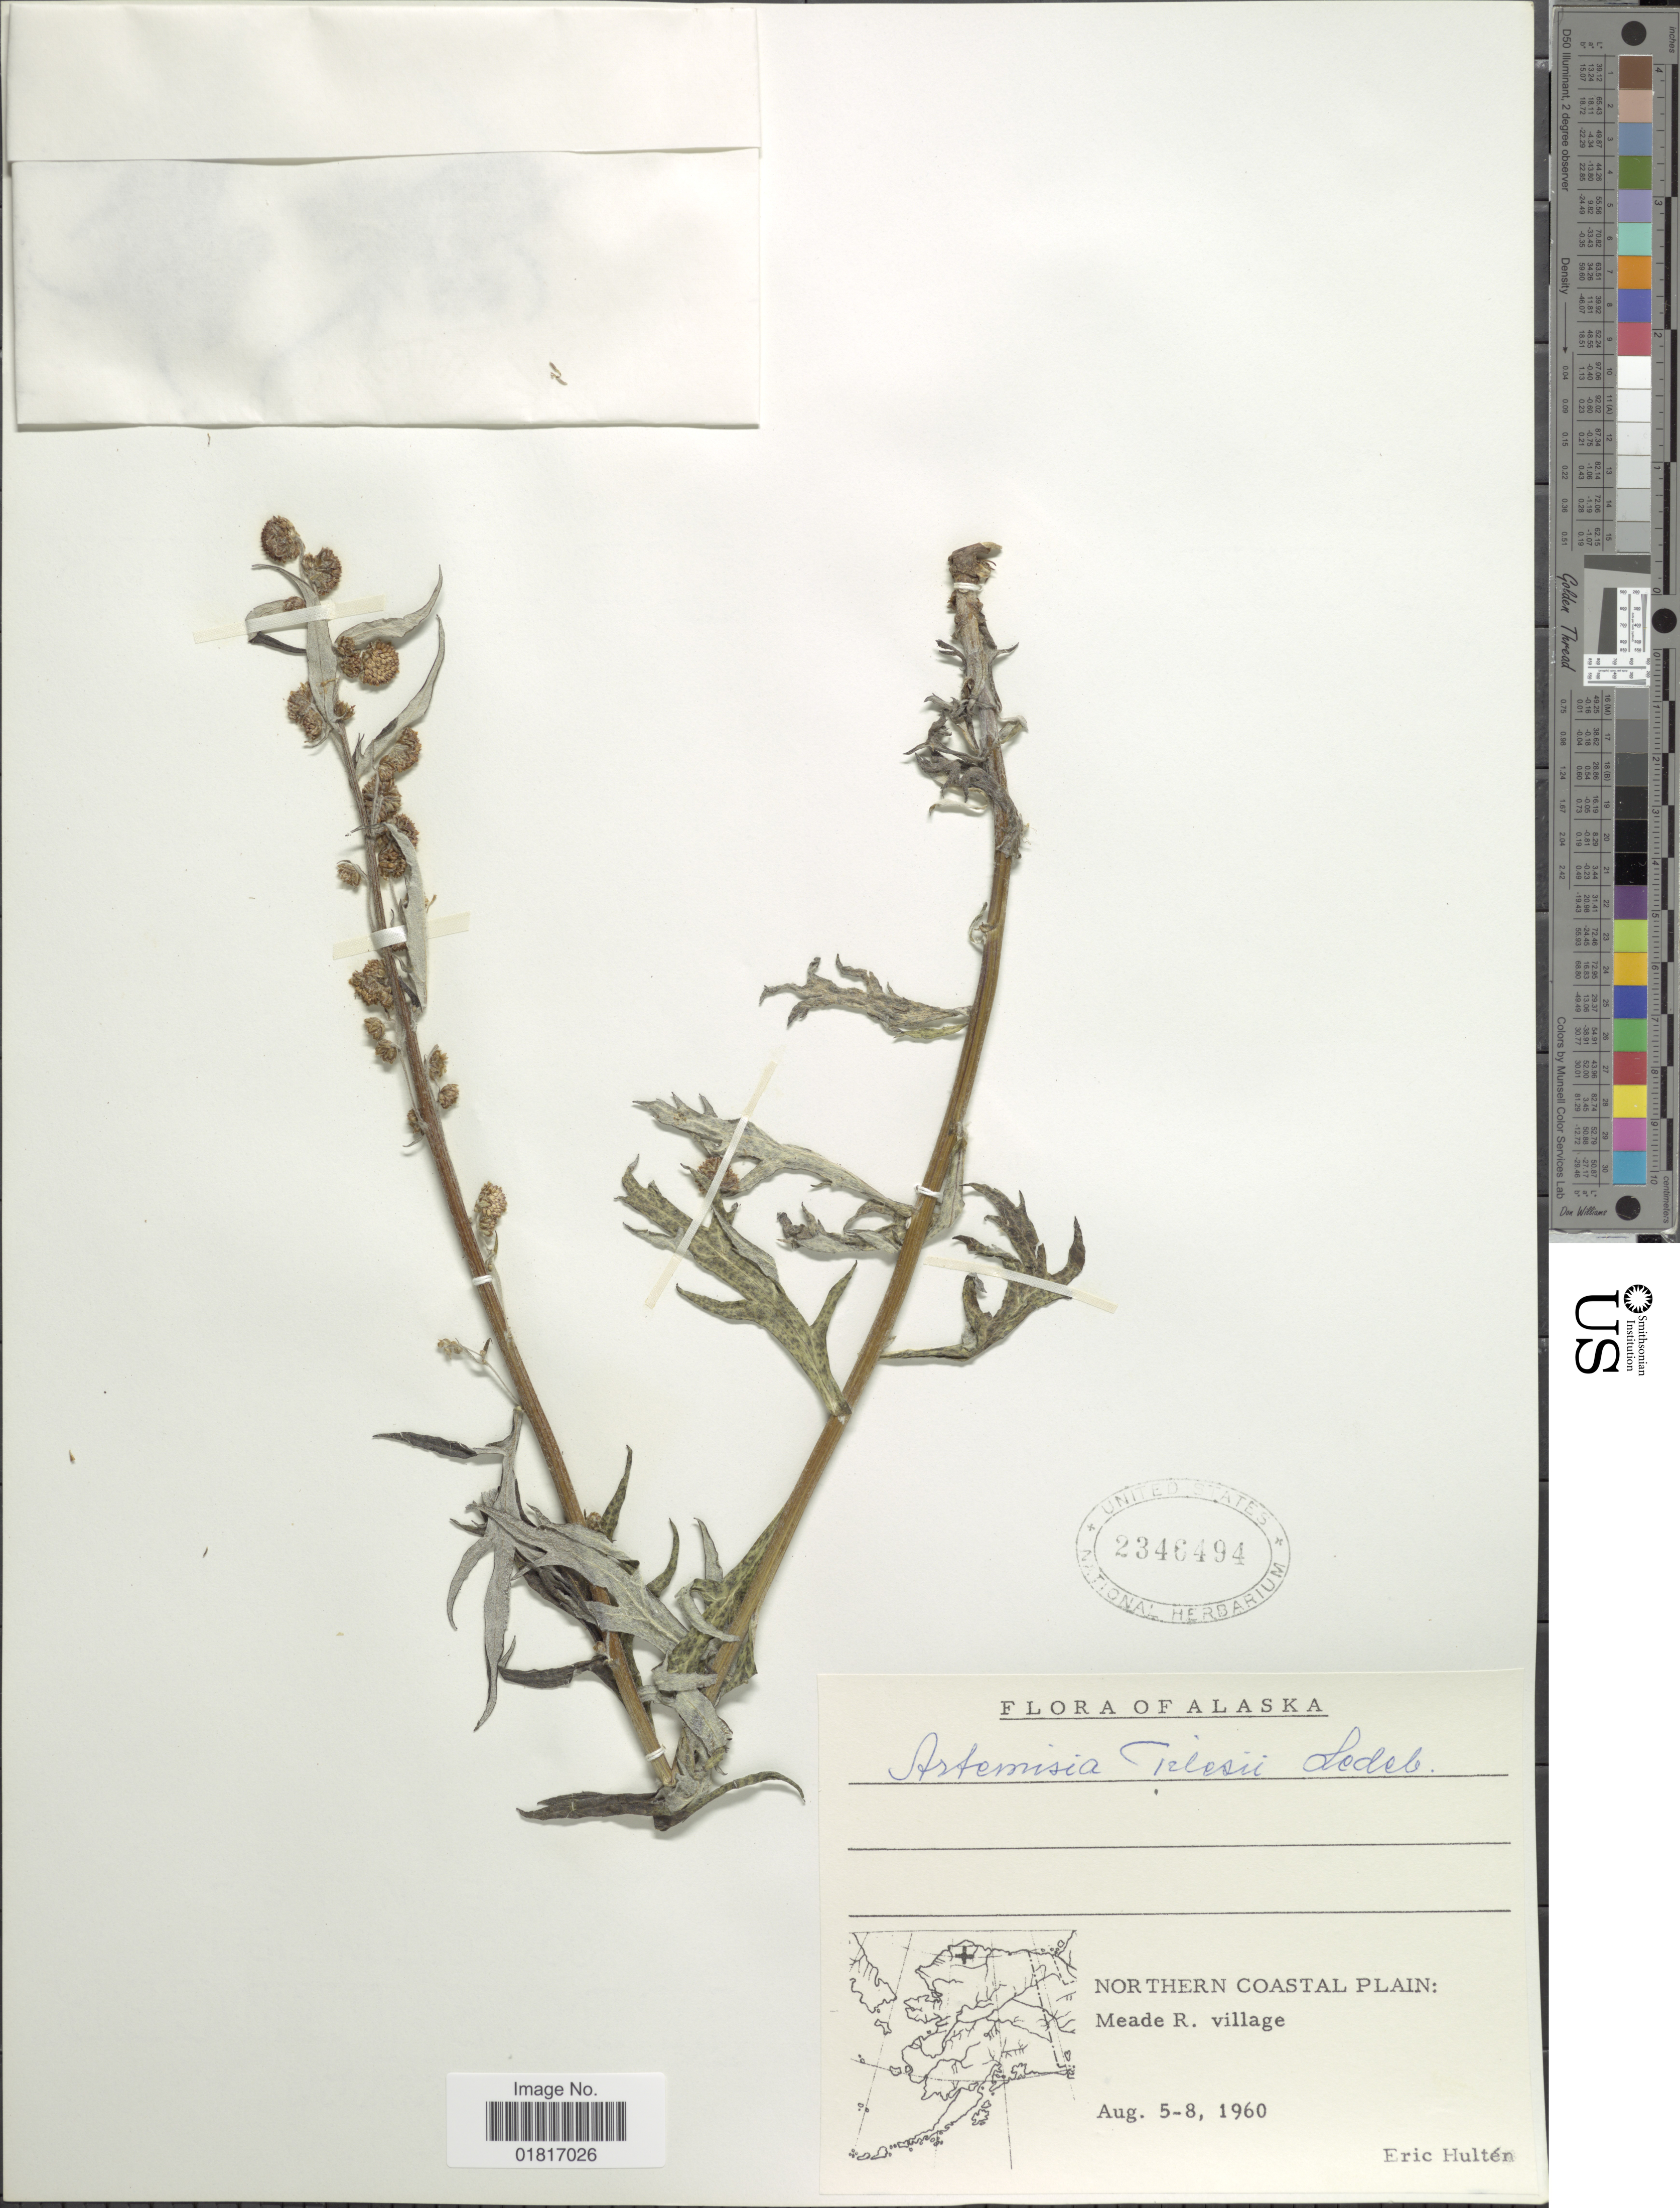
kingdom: Plantae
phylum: Tracheophyta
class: Magnoliopsida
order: Asterales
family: Asteraceae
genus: Artemisia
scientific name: Artemisia tilesii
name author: Ledeb.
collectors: E. G. Hultén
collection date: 1960-08-05/1960-08-08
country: United States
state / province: Alaska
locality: Northern Coastal Plain: Meade R. village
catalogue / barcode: US 2346494